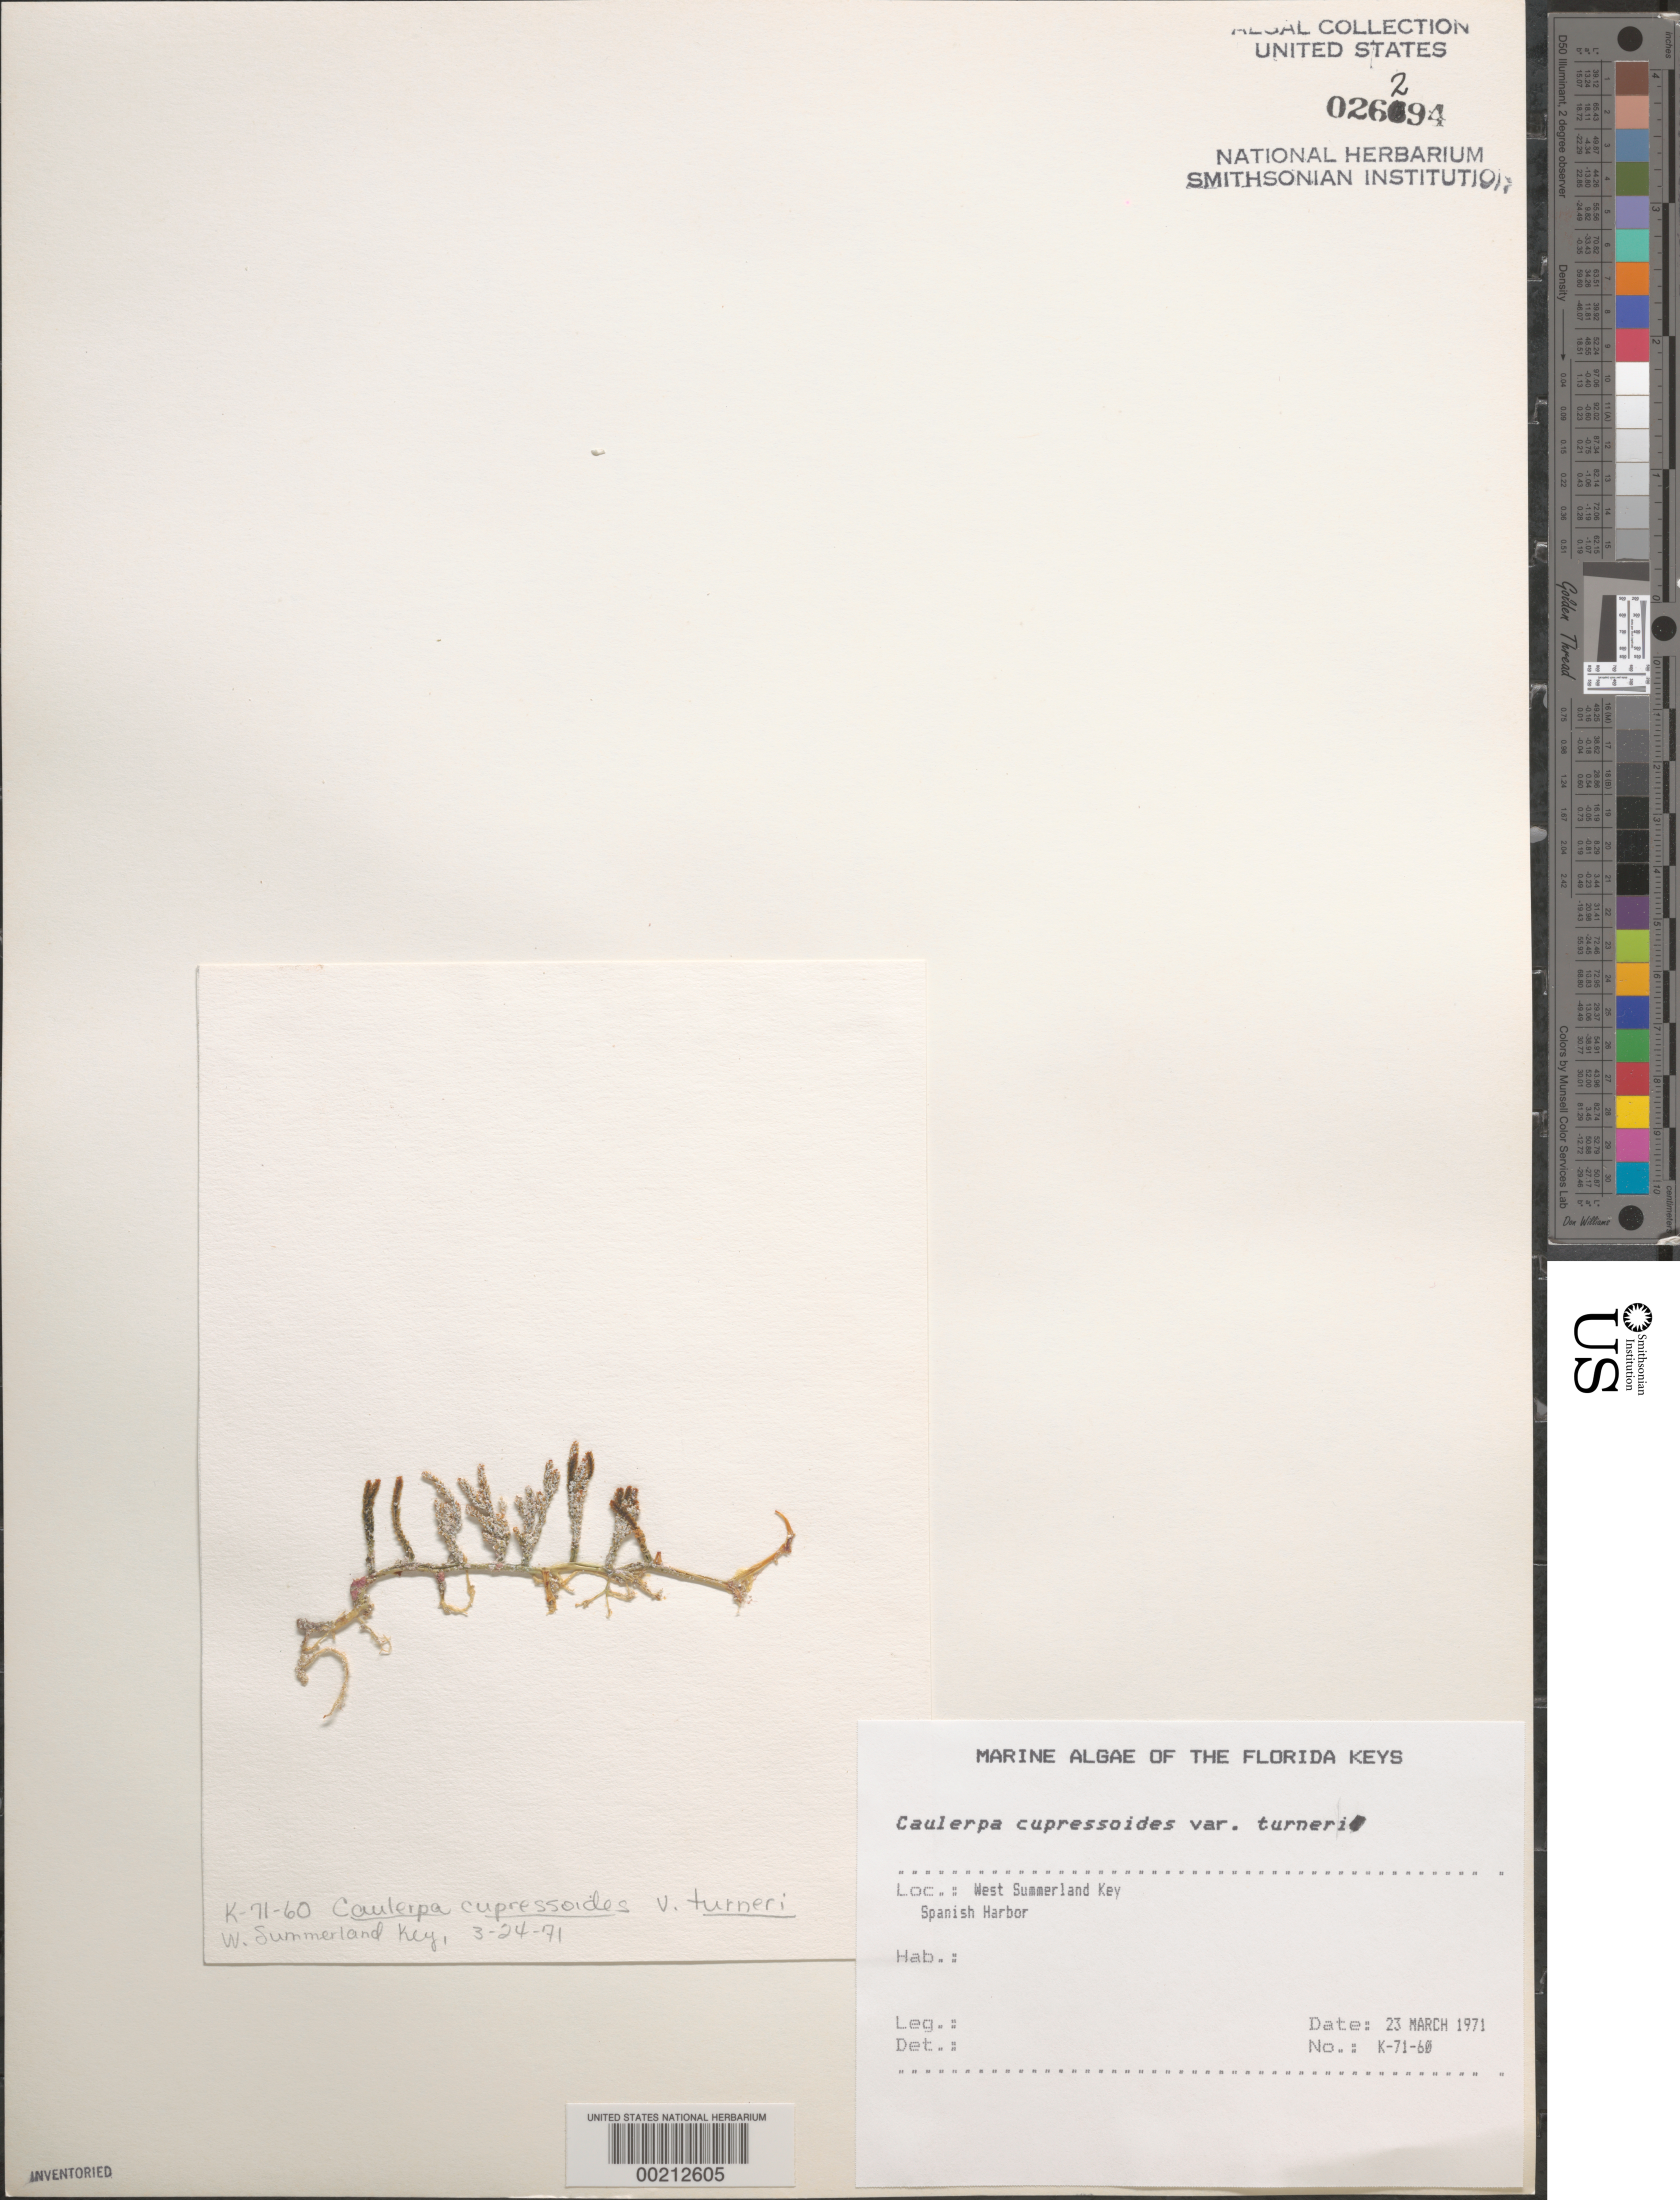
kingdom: Plantae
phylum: Chlorophyta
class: Ulvophyceae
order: Bryopsidales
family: Caulerpaceae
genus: Caulerpa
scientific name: Caulerpa cupressoides var. turneri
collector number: K-71-60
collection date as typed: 24 Mar 1971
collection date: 1971-03-24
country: United States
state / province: Florida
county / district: Monroe County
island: West Summerland Key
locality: Spanish Harbor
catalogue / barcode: US 26294